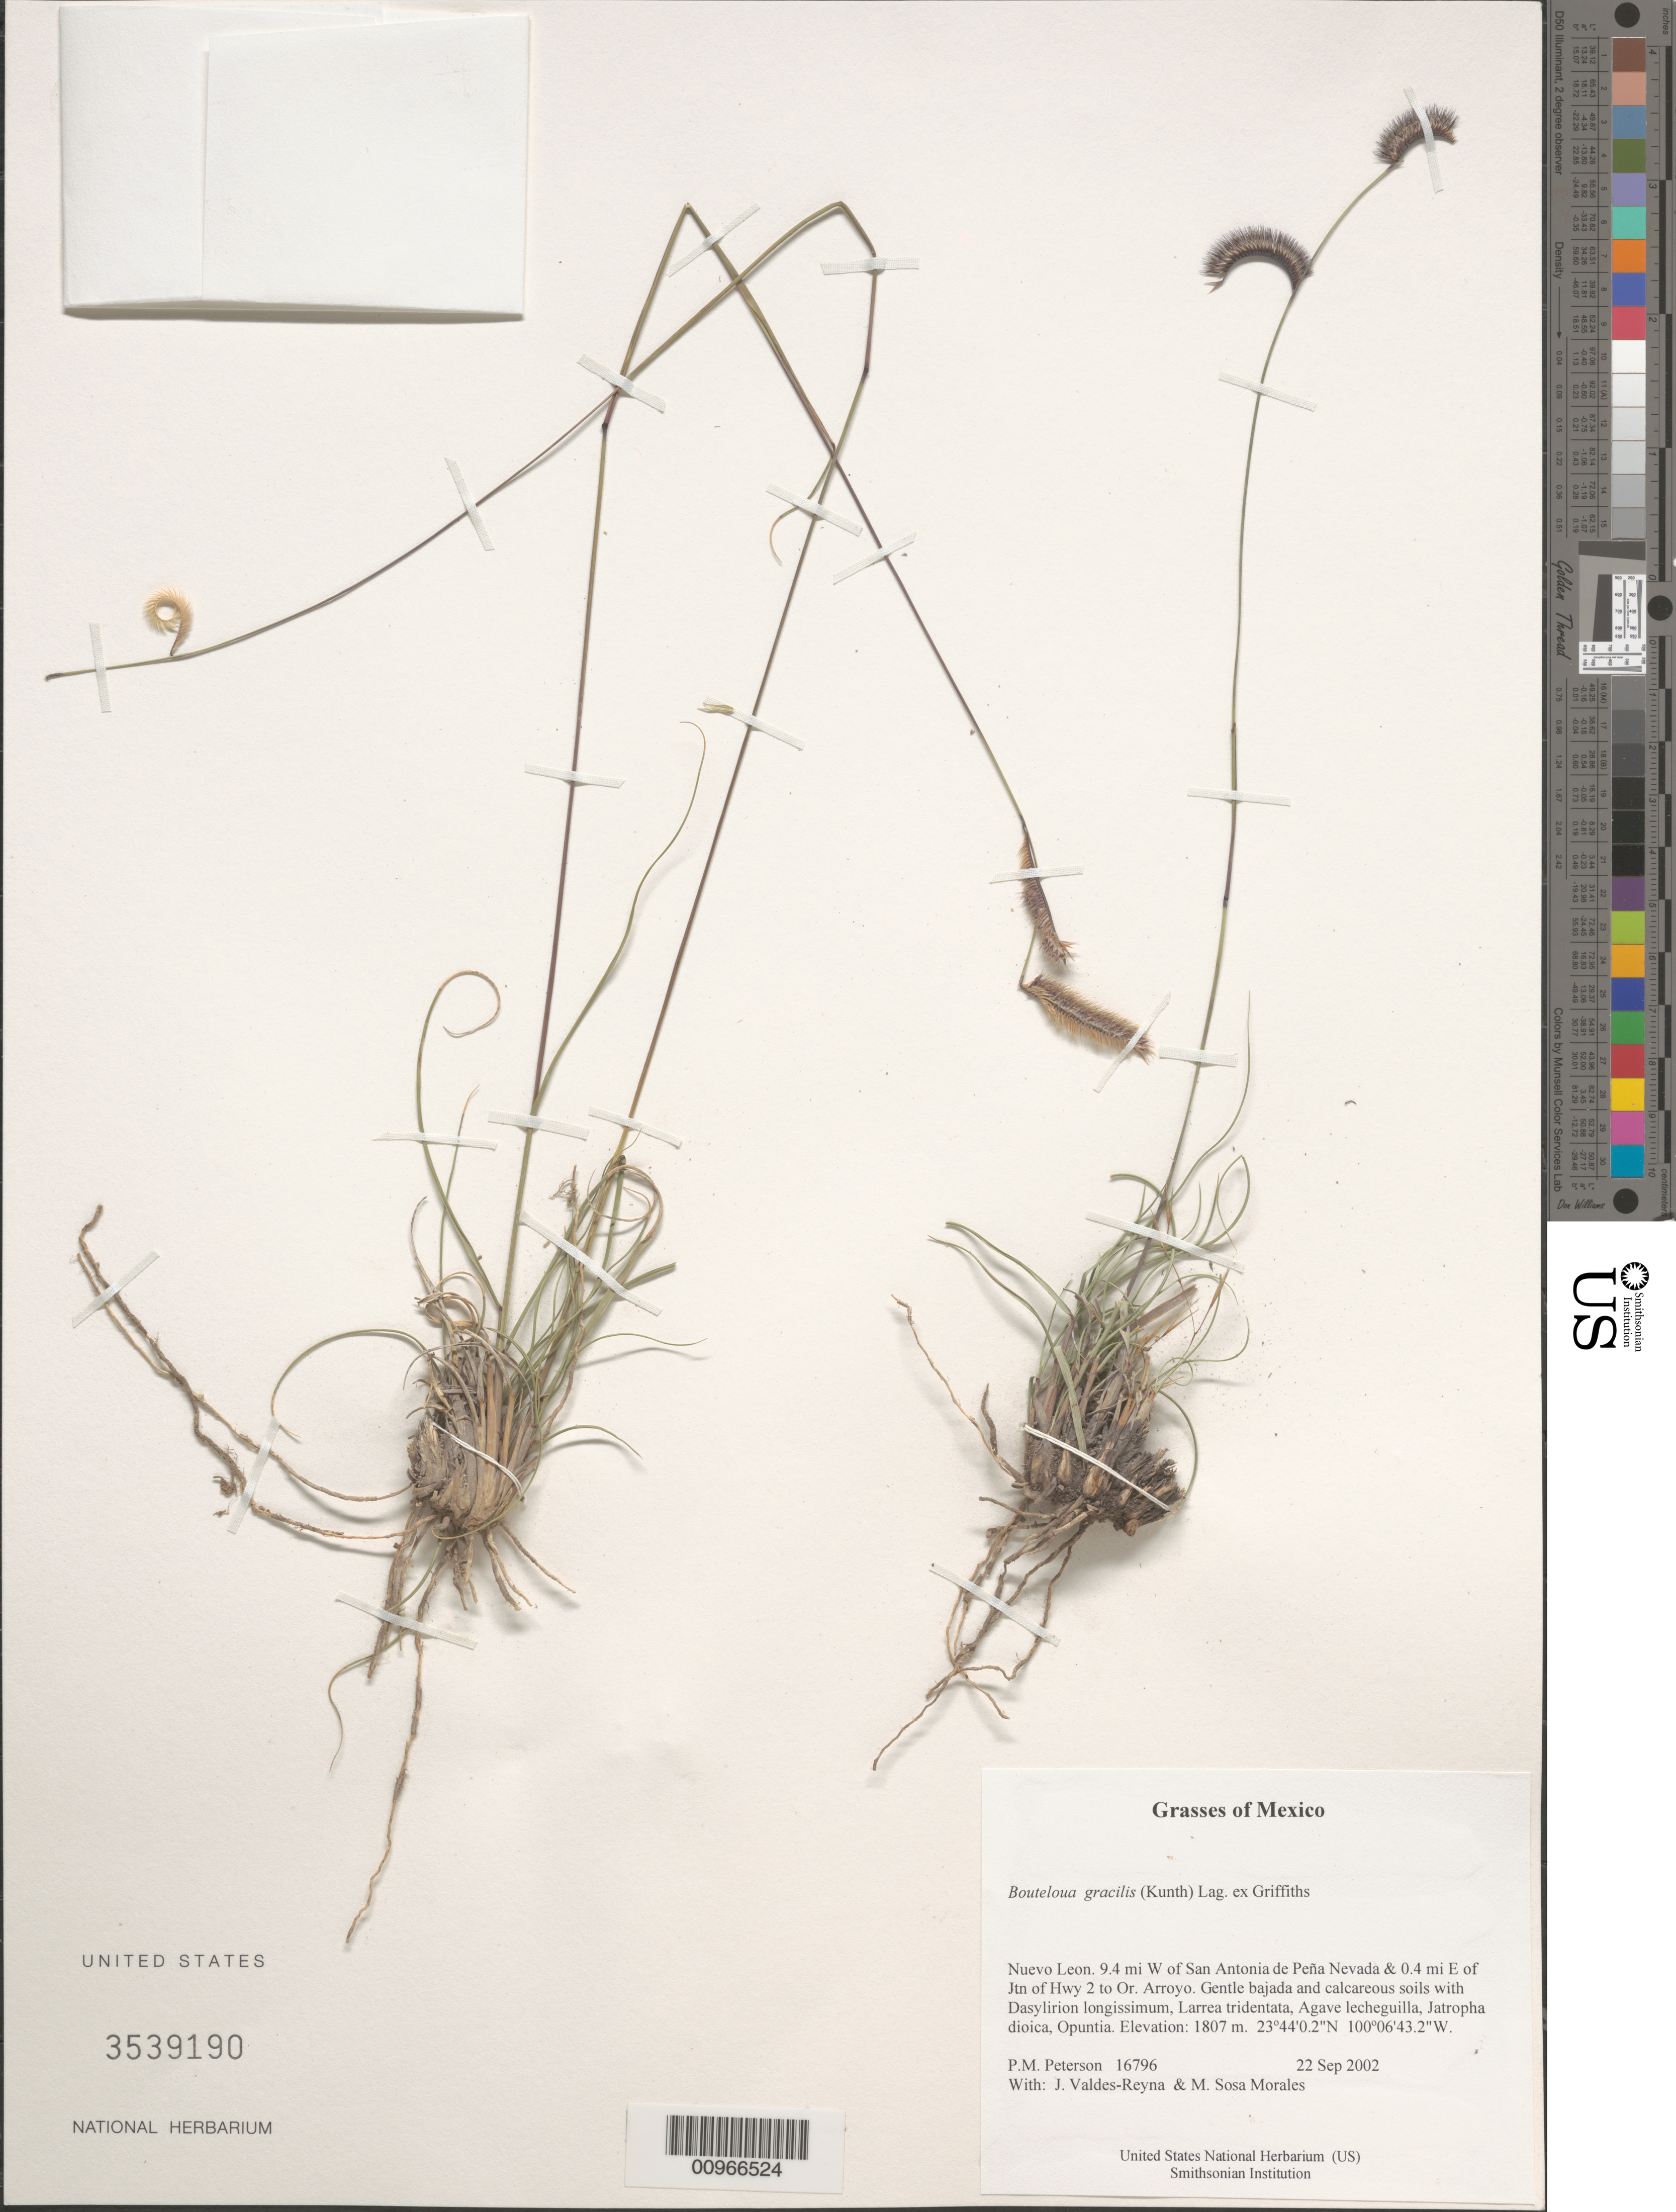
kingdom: Plantae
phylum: Tracheophyta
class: Liliopsida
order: Poales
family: Poaceae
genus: Bouteloua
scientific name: Bouteloua gracilis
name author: (Kunth) Lag. ex Griffiths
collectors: P. M. Peterson, J. Valdés-Reyna & M. Sosa Morales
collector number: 16796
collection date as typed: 22 Sep 2002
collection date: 2002-09-22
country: Mexico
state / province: Nuevo León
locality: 9.4 mi W of San Antonia de Peña Nevada & 0.4 mi E of Jtn of Hwy 2 to Or. Arroyo. Gentle bajada and calcareous soils with Dasylirion longissimum, Larrea tridentata, Agave lecheguilla, Jatropha dioica, Opuntia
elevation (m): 1807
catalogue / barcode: US 3539190